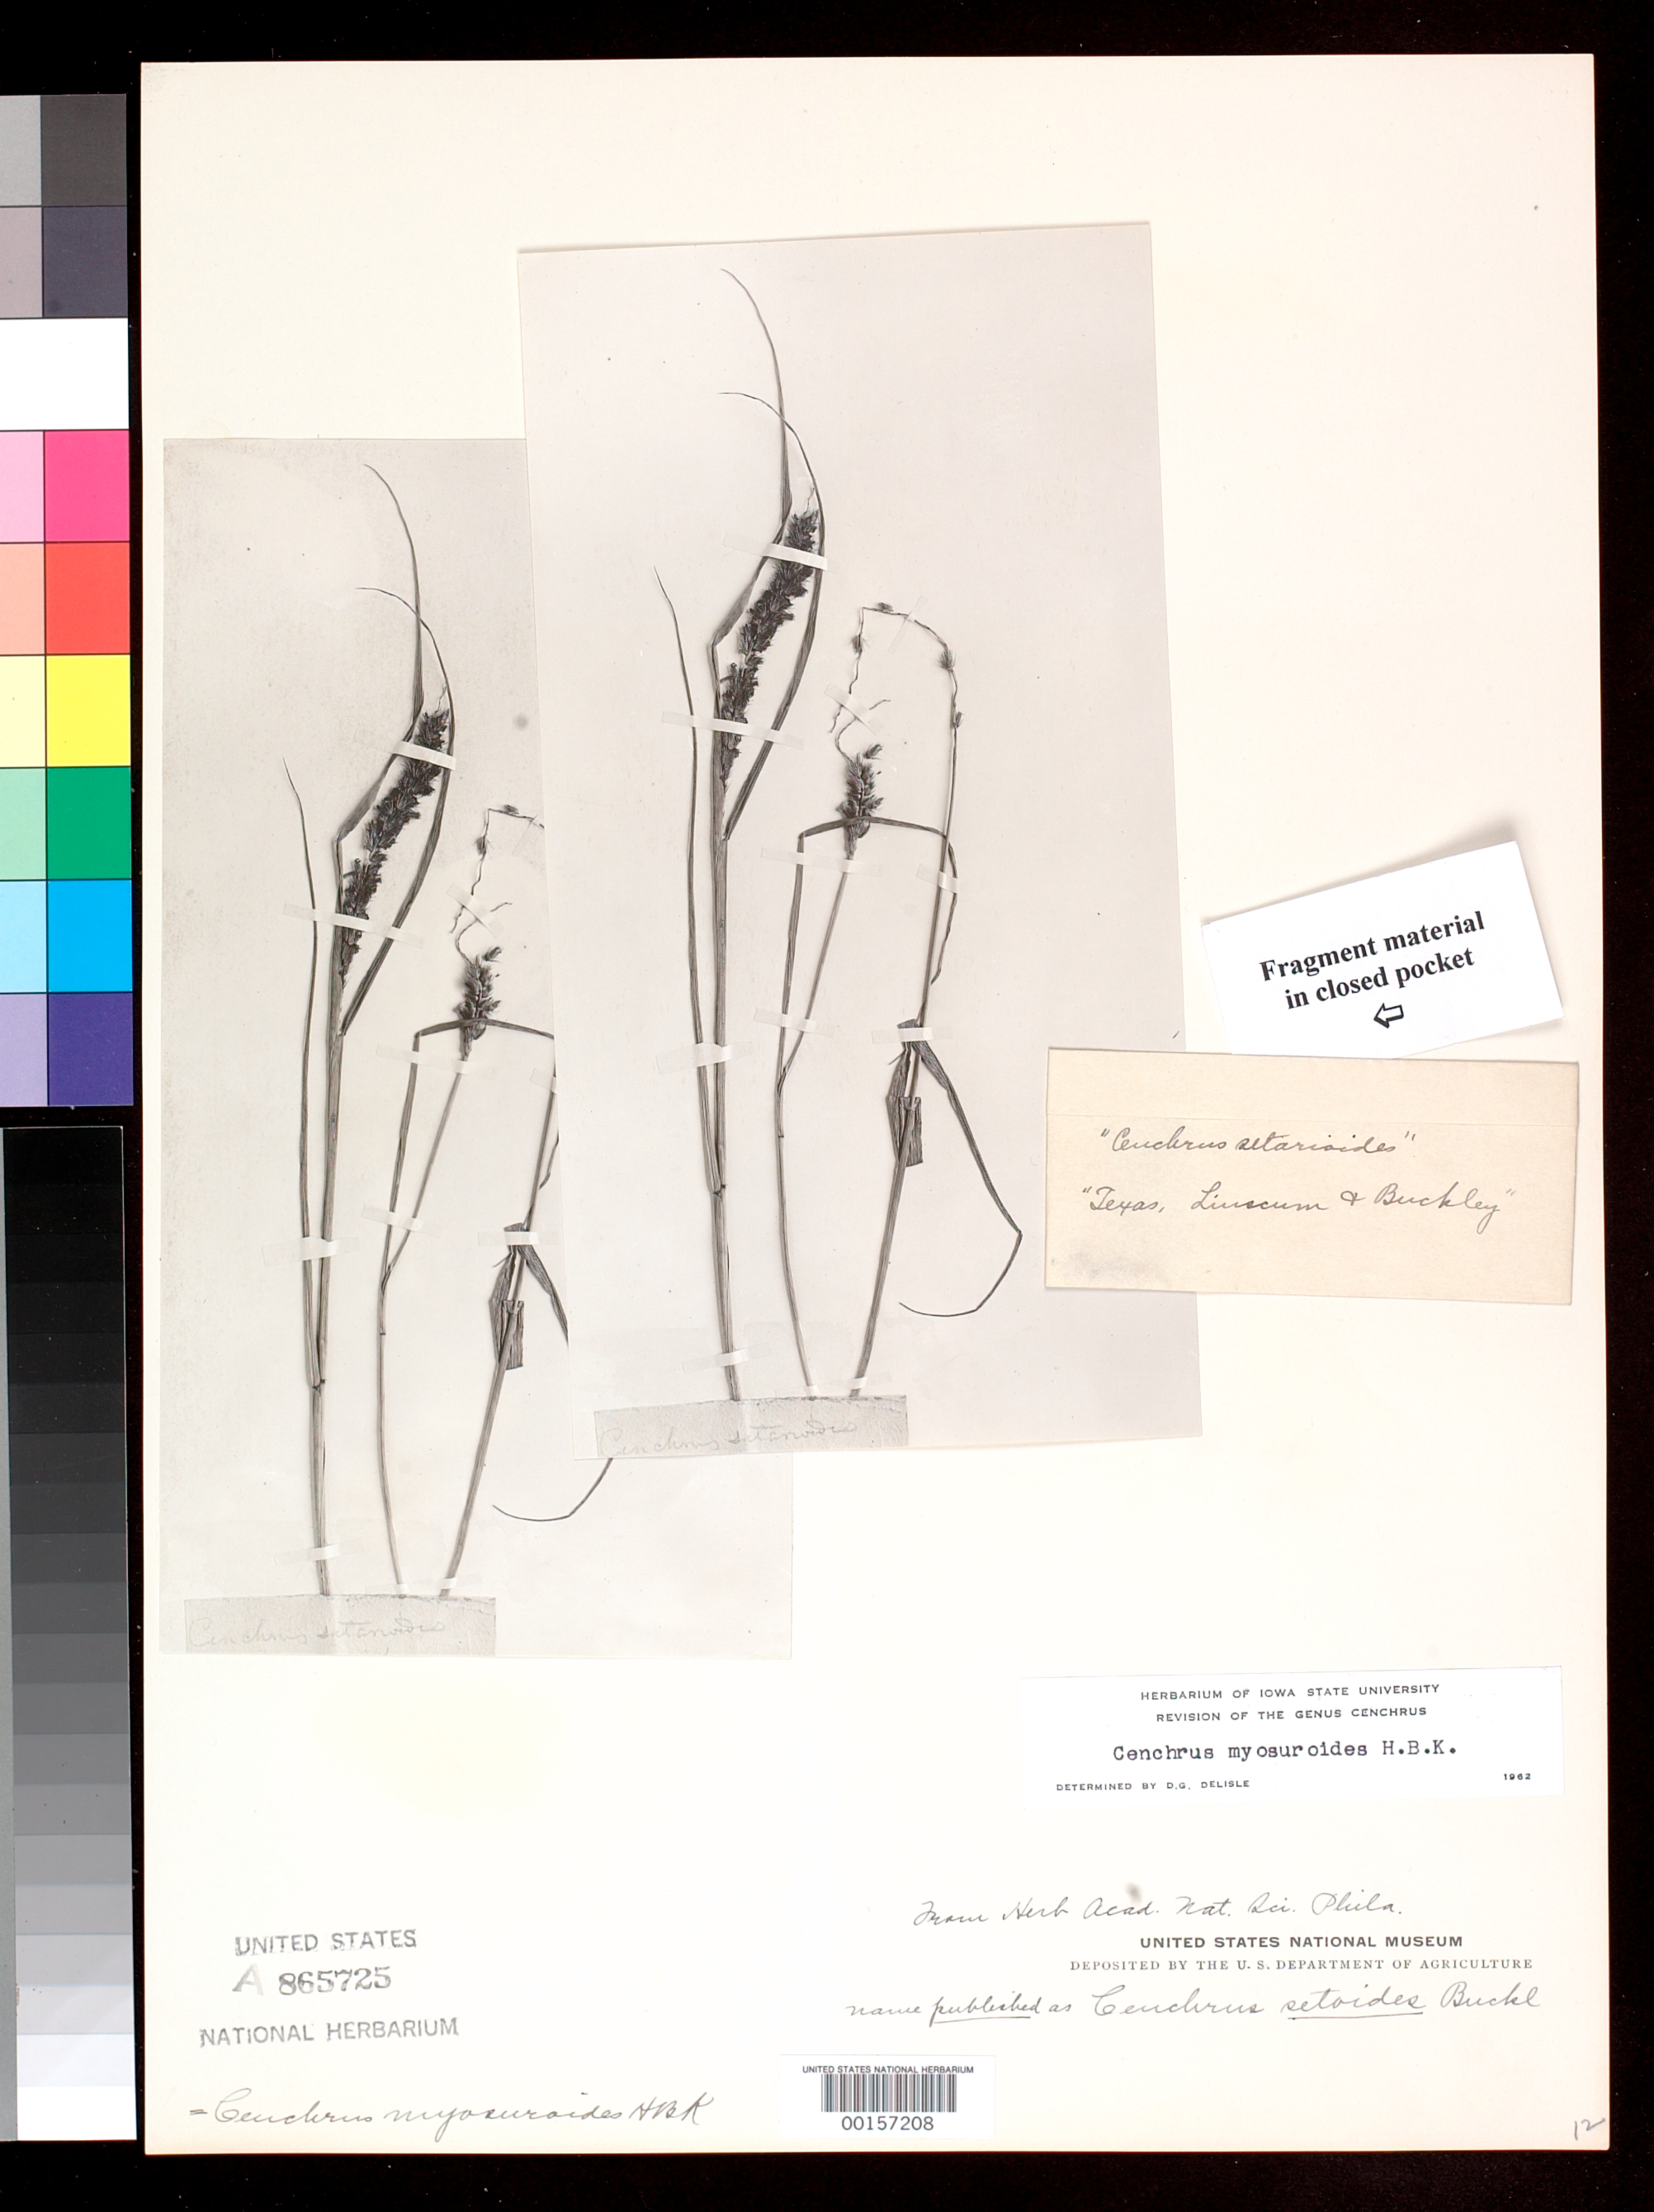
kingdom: Plantae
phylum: Tracheophyta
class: Liliopsida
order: Poales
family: Poaceae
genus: Cenchrus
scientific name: Cenchrus setoides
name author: Buckley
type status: Type Fragment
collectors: -. Linscum & S. B. Buckley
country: United States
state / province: Texas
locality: Northern Prairies.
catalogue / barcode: US 865725A